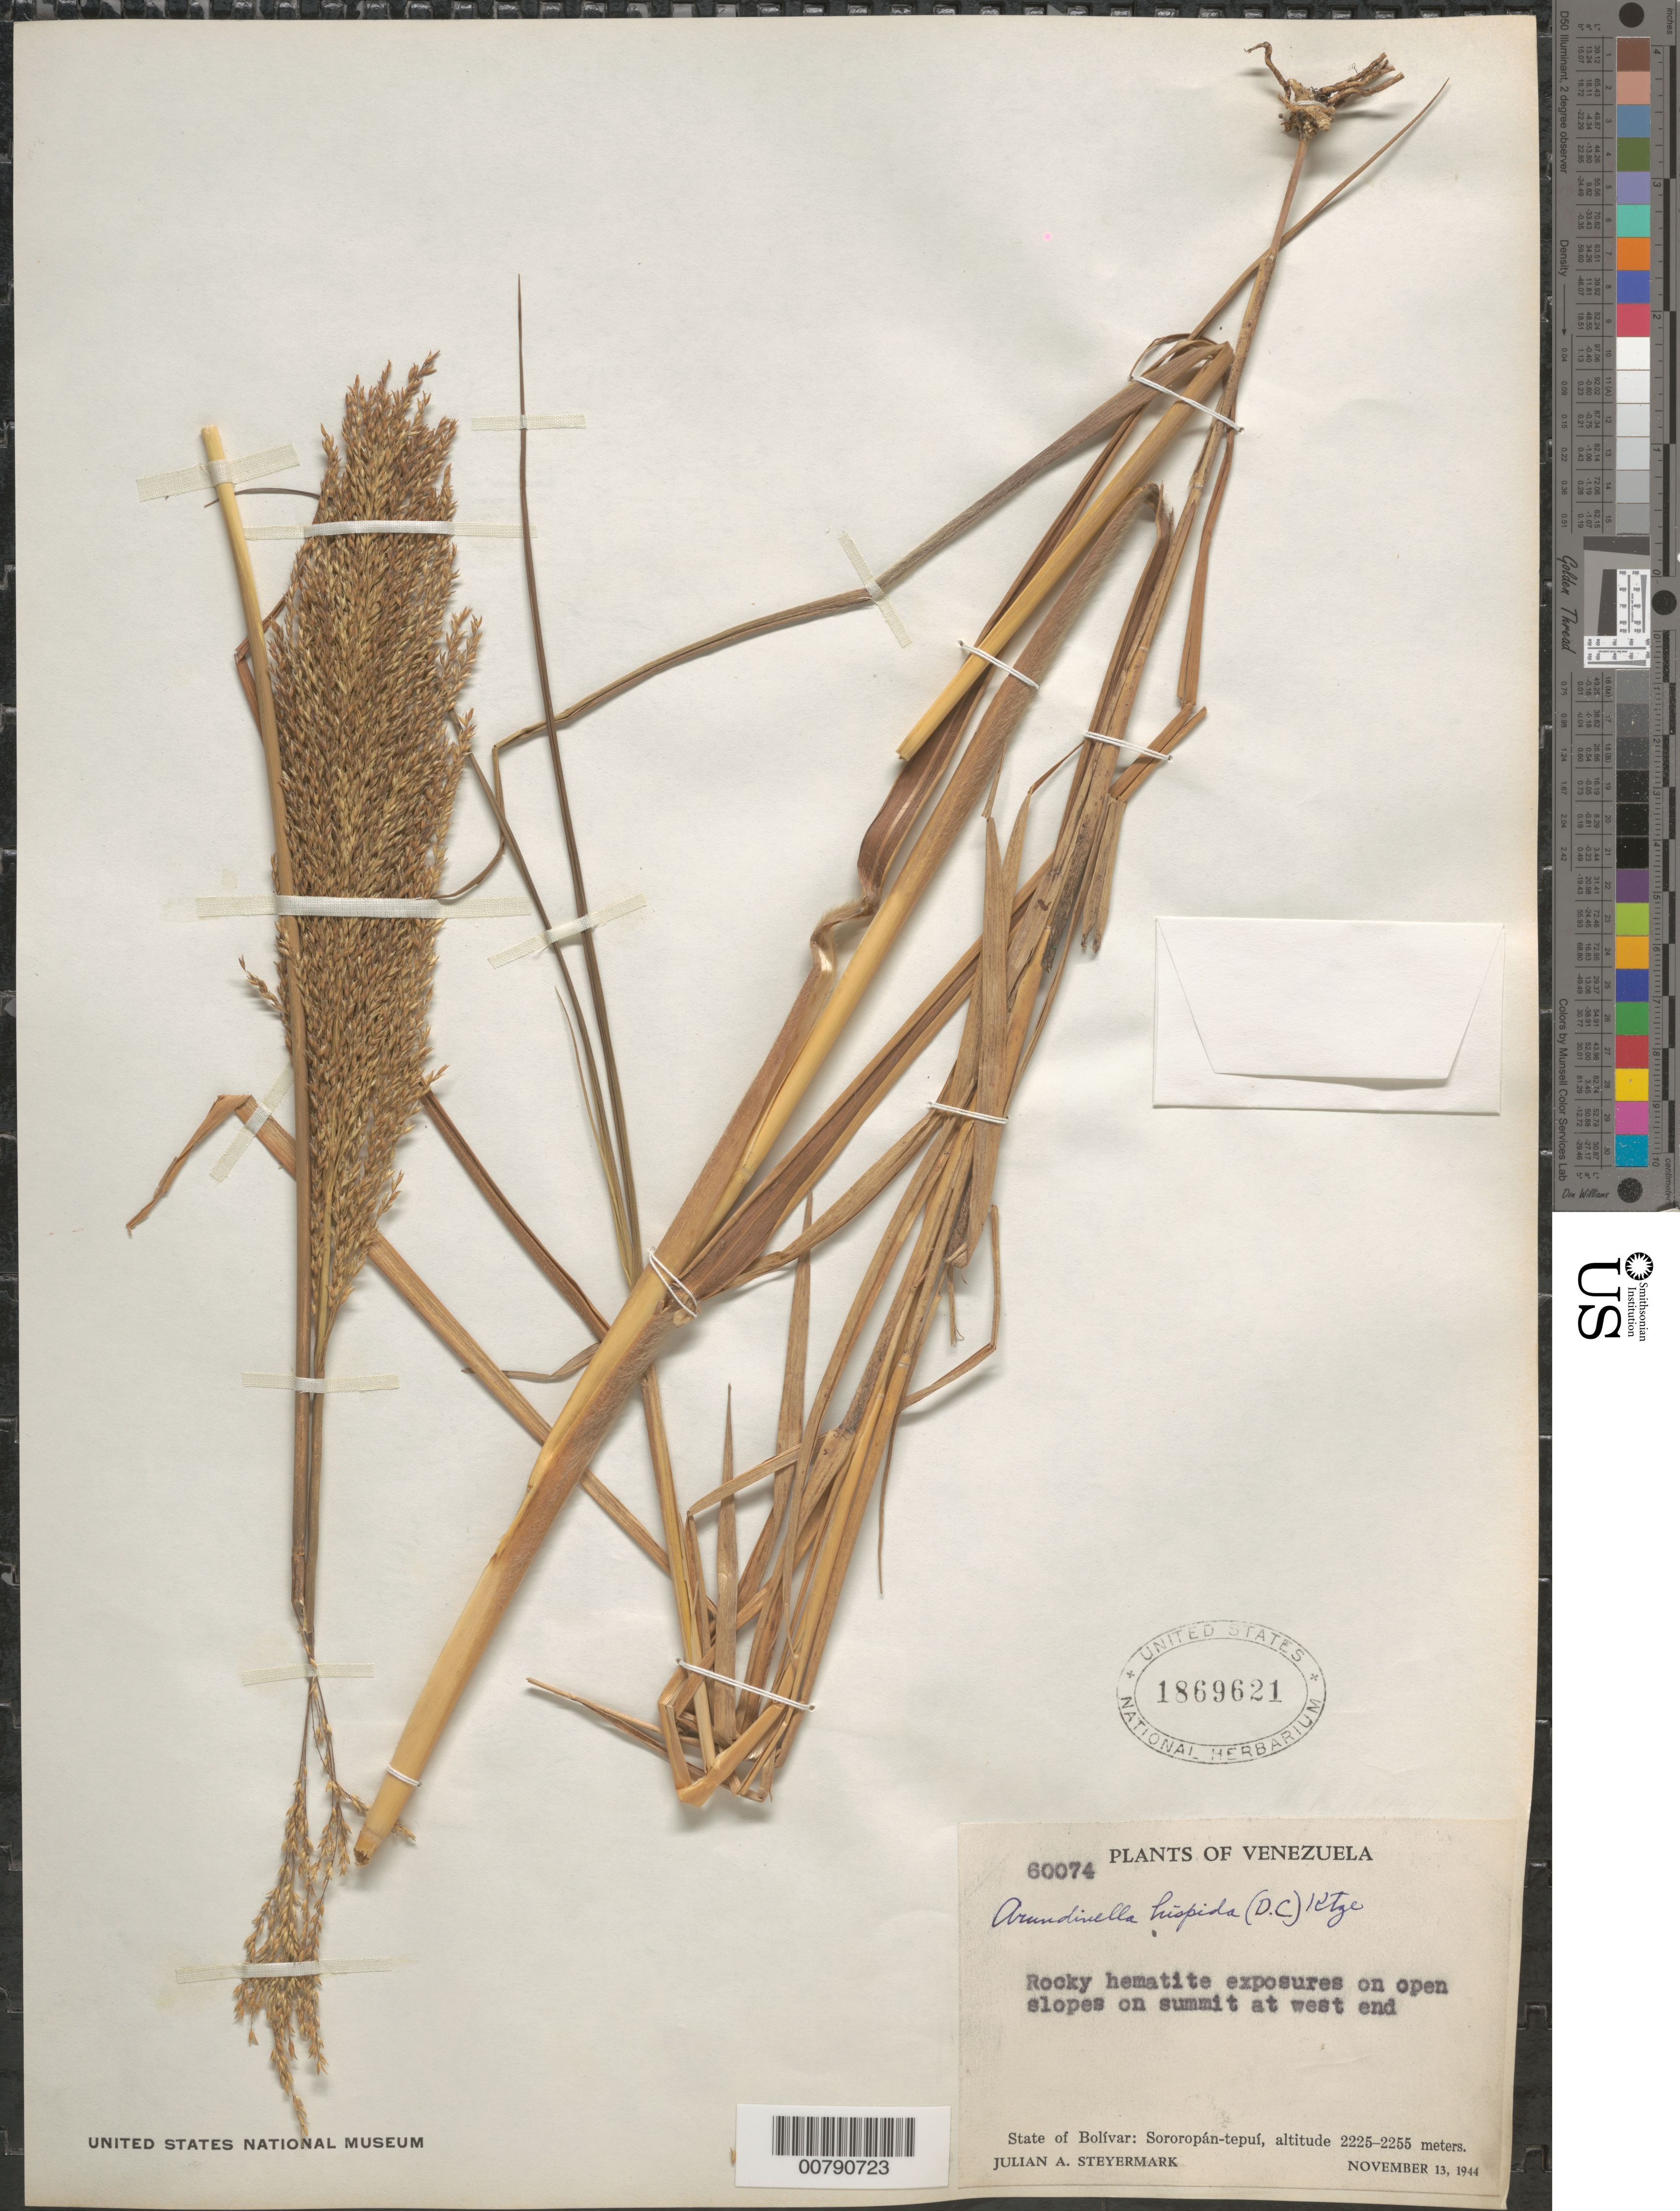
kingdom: Plantae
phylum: Tracheophyta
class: Liliopsida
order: Poales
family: Poaceae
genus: Arundinella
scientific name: Arundinella hispida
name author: (Humb. & Bonpl. ex Willd.) Kuntze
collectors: J. Steyermark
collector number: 60074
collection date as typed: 13-Nov-44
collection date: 1944-11-13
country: Venezuela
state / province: Bolívar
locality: Sororopán-tepuí, summit at west end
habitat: Rocky hematite exposures on open slopes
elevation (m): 2225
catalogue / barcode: US 1869621